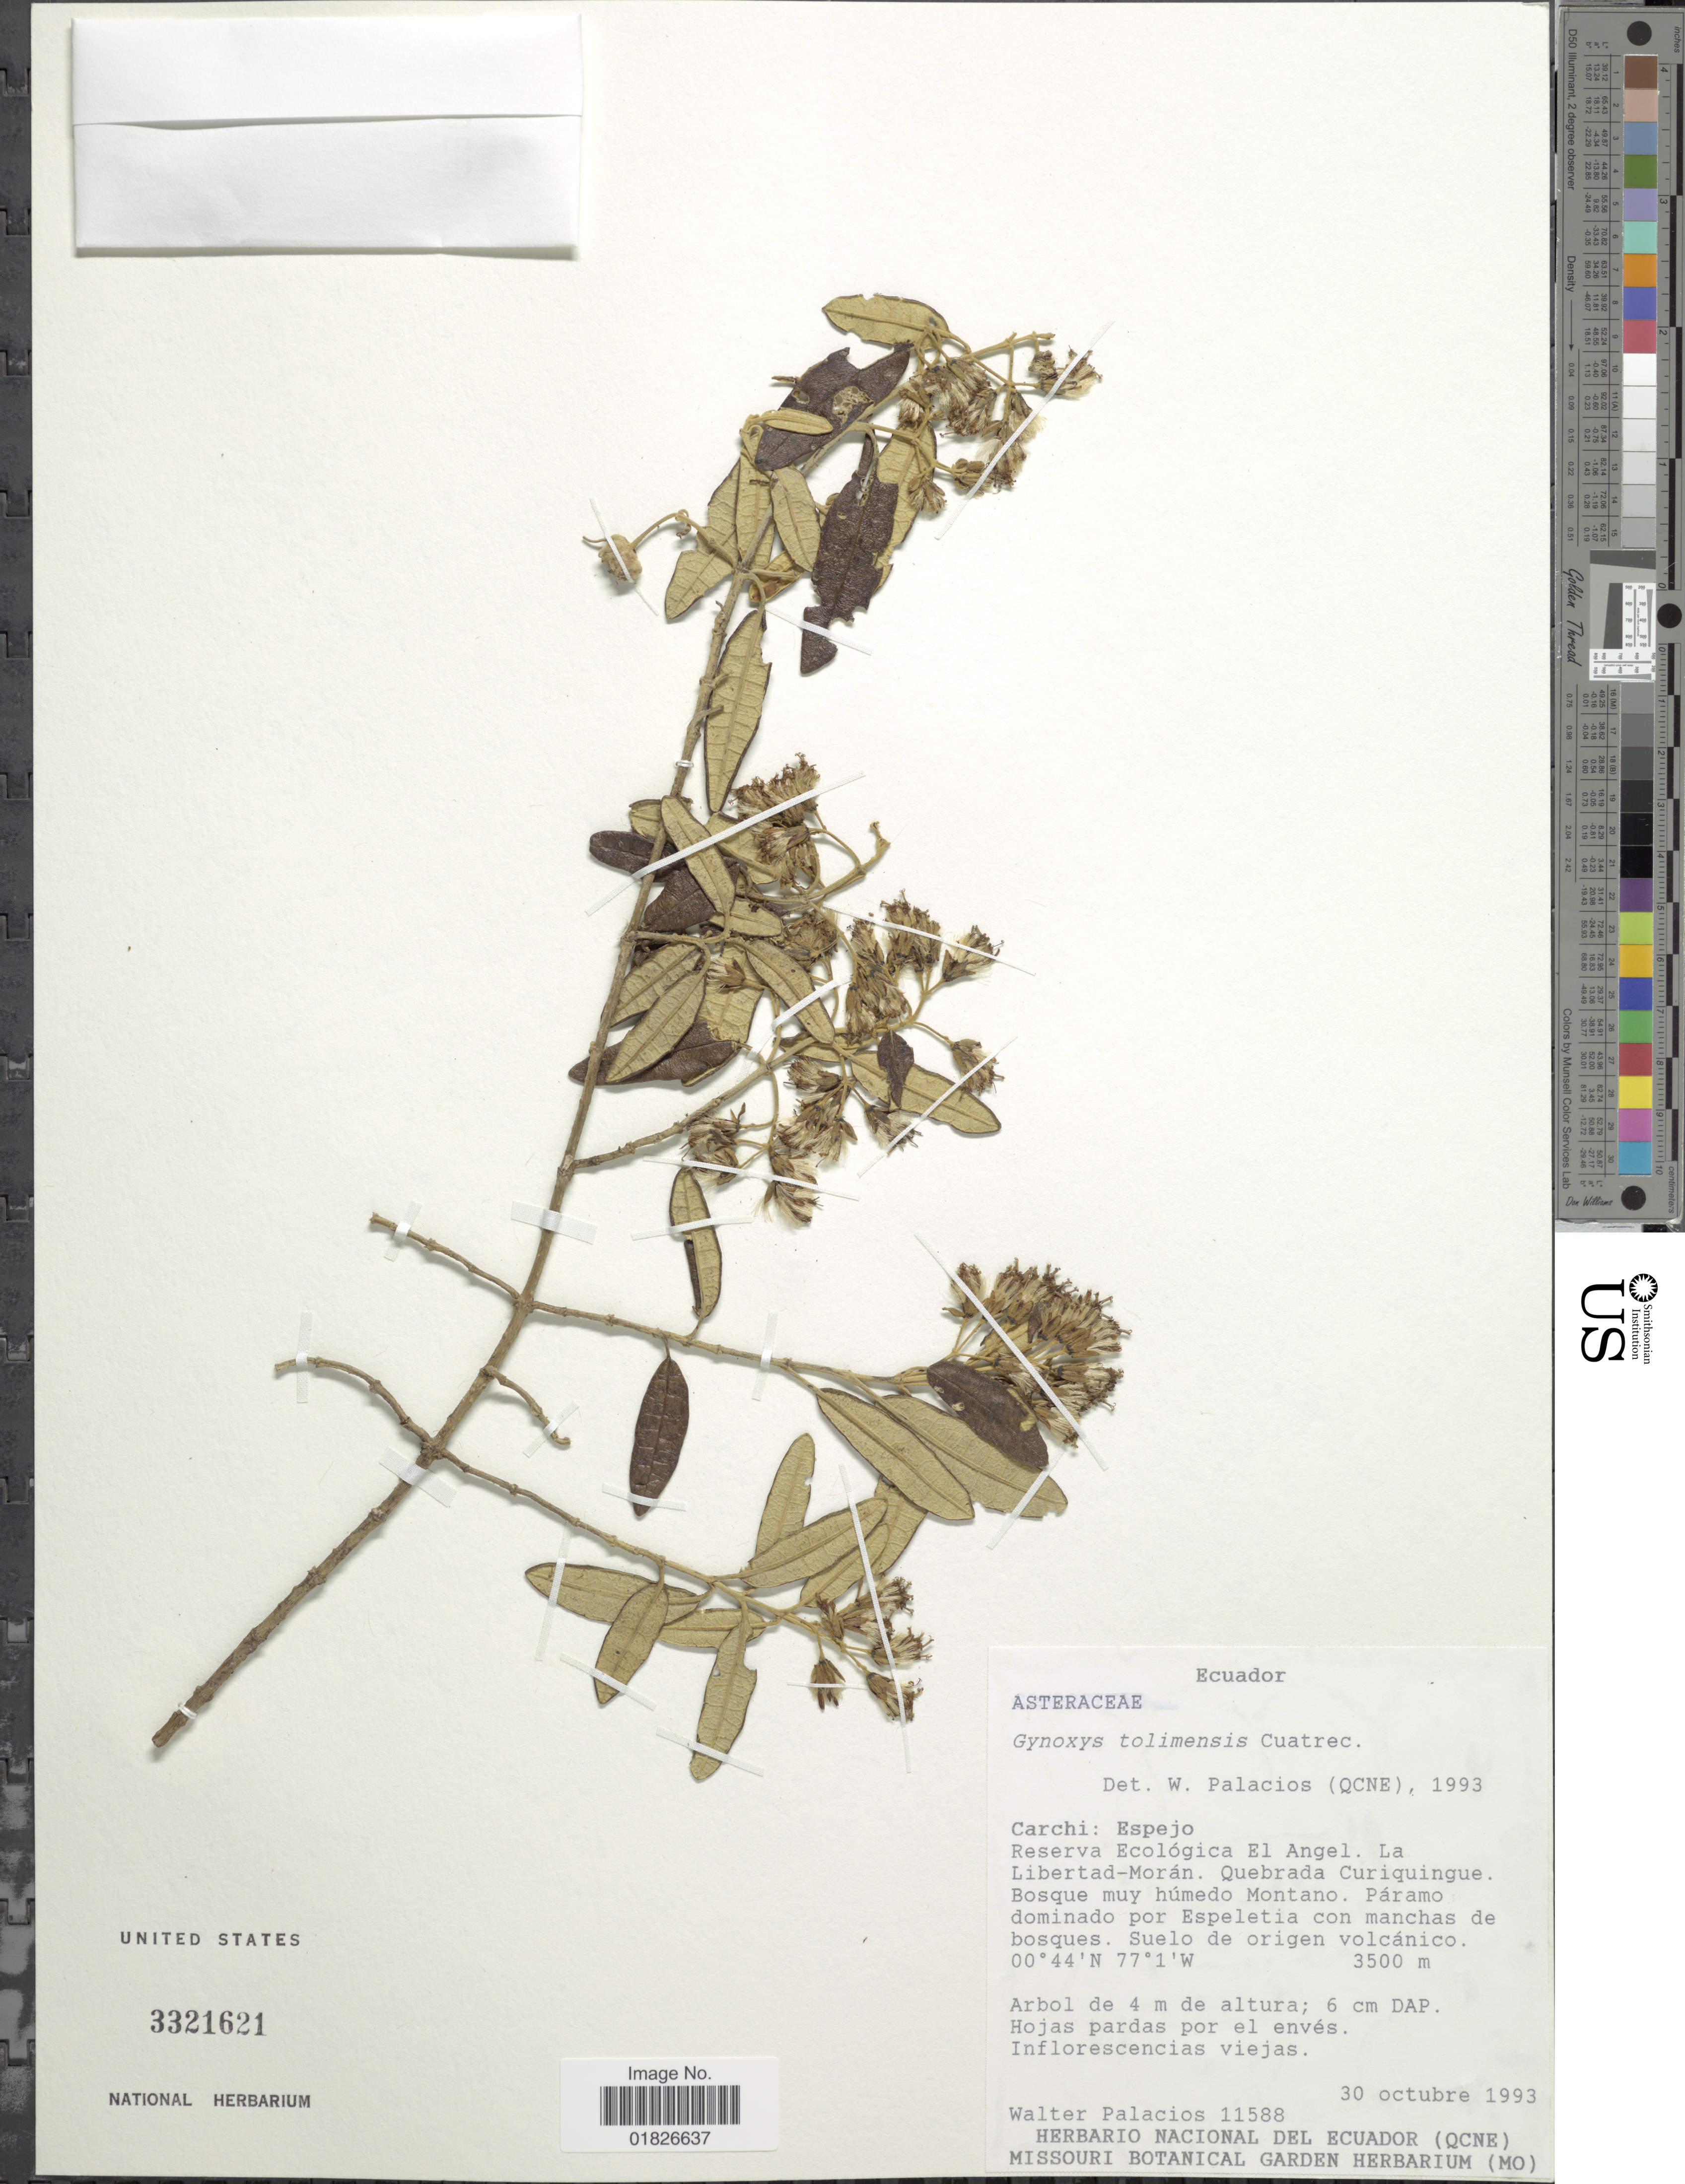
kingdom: Plantae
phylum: Tracheophyta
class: Magnoliopsida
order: Asterales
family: Asteraceae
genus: Gynoxys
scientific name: Gynoxys tolimensis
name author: Cuatrec.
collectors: W. Palacios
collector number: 11588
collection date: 1993-10-30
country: Ecuador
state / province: Carchi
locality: Espejo, Reserva Ecologica El Angel, La Libertad-Moran, Quebrada Curiquingue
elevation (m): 3500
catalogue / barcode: US 3321621